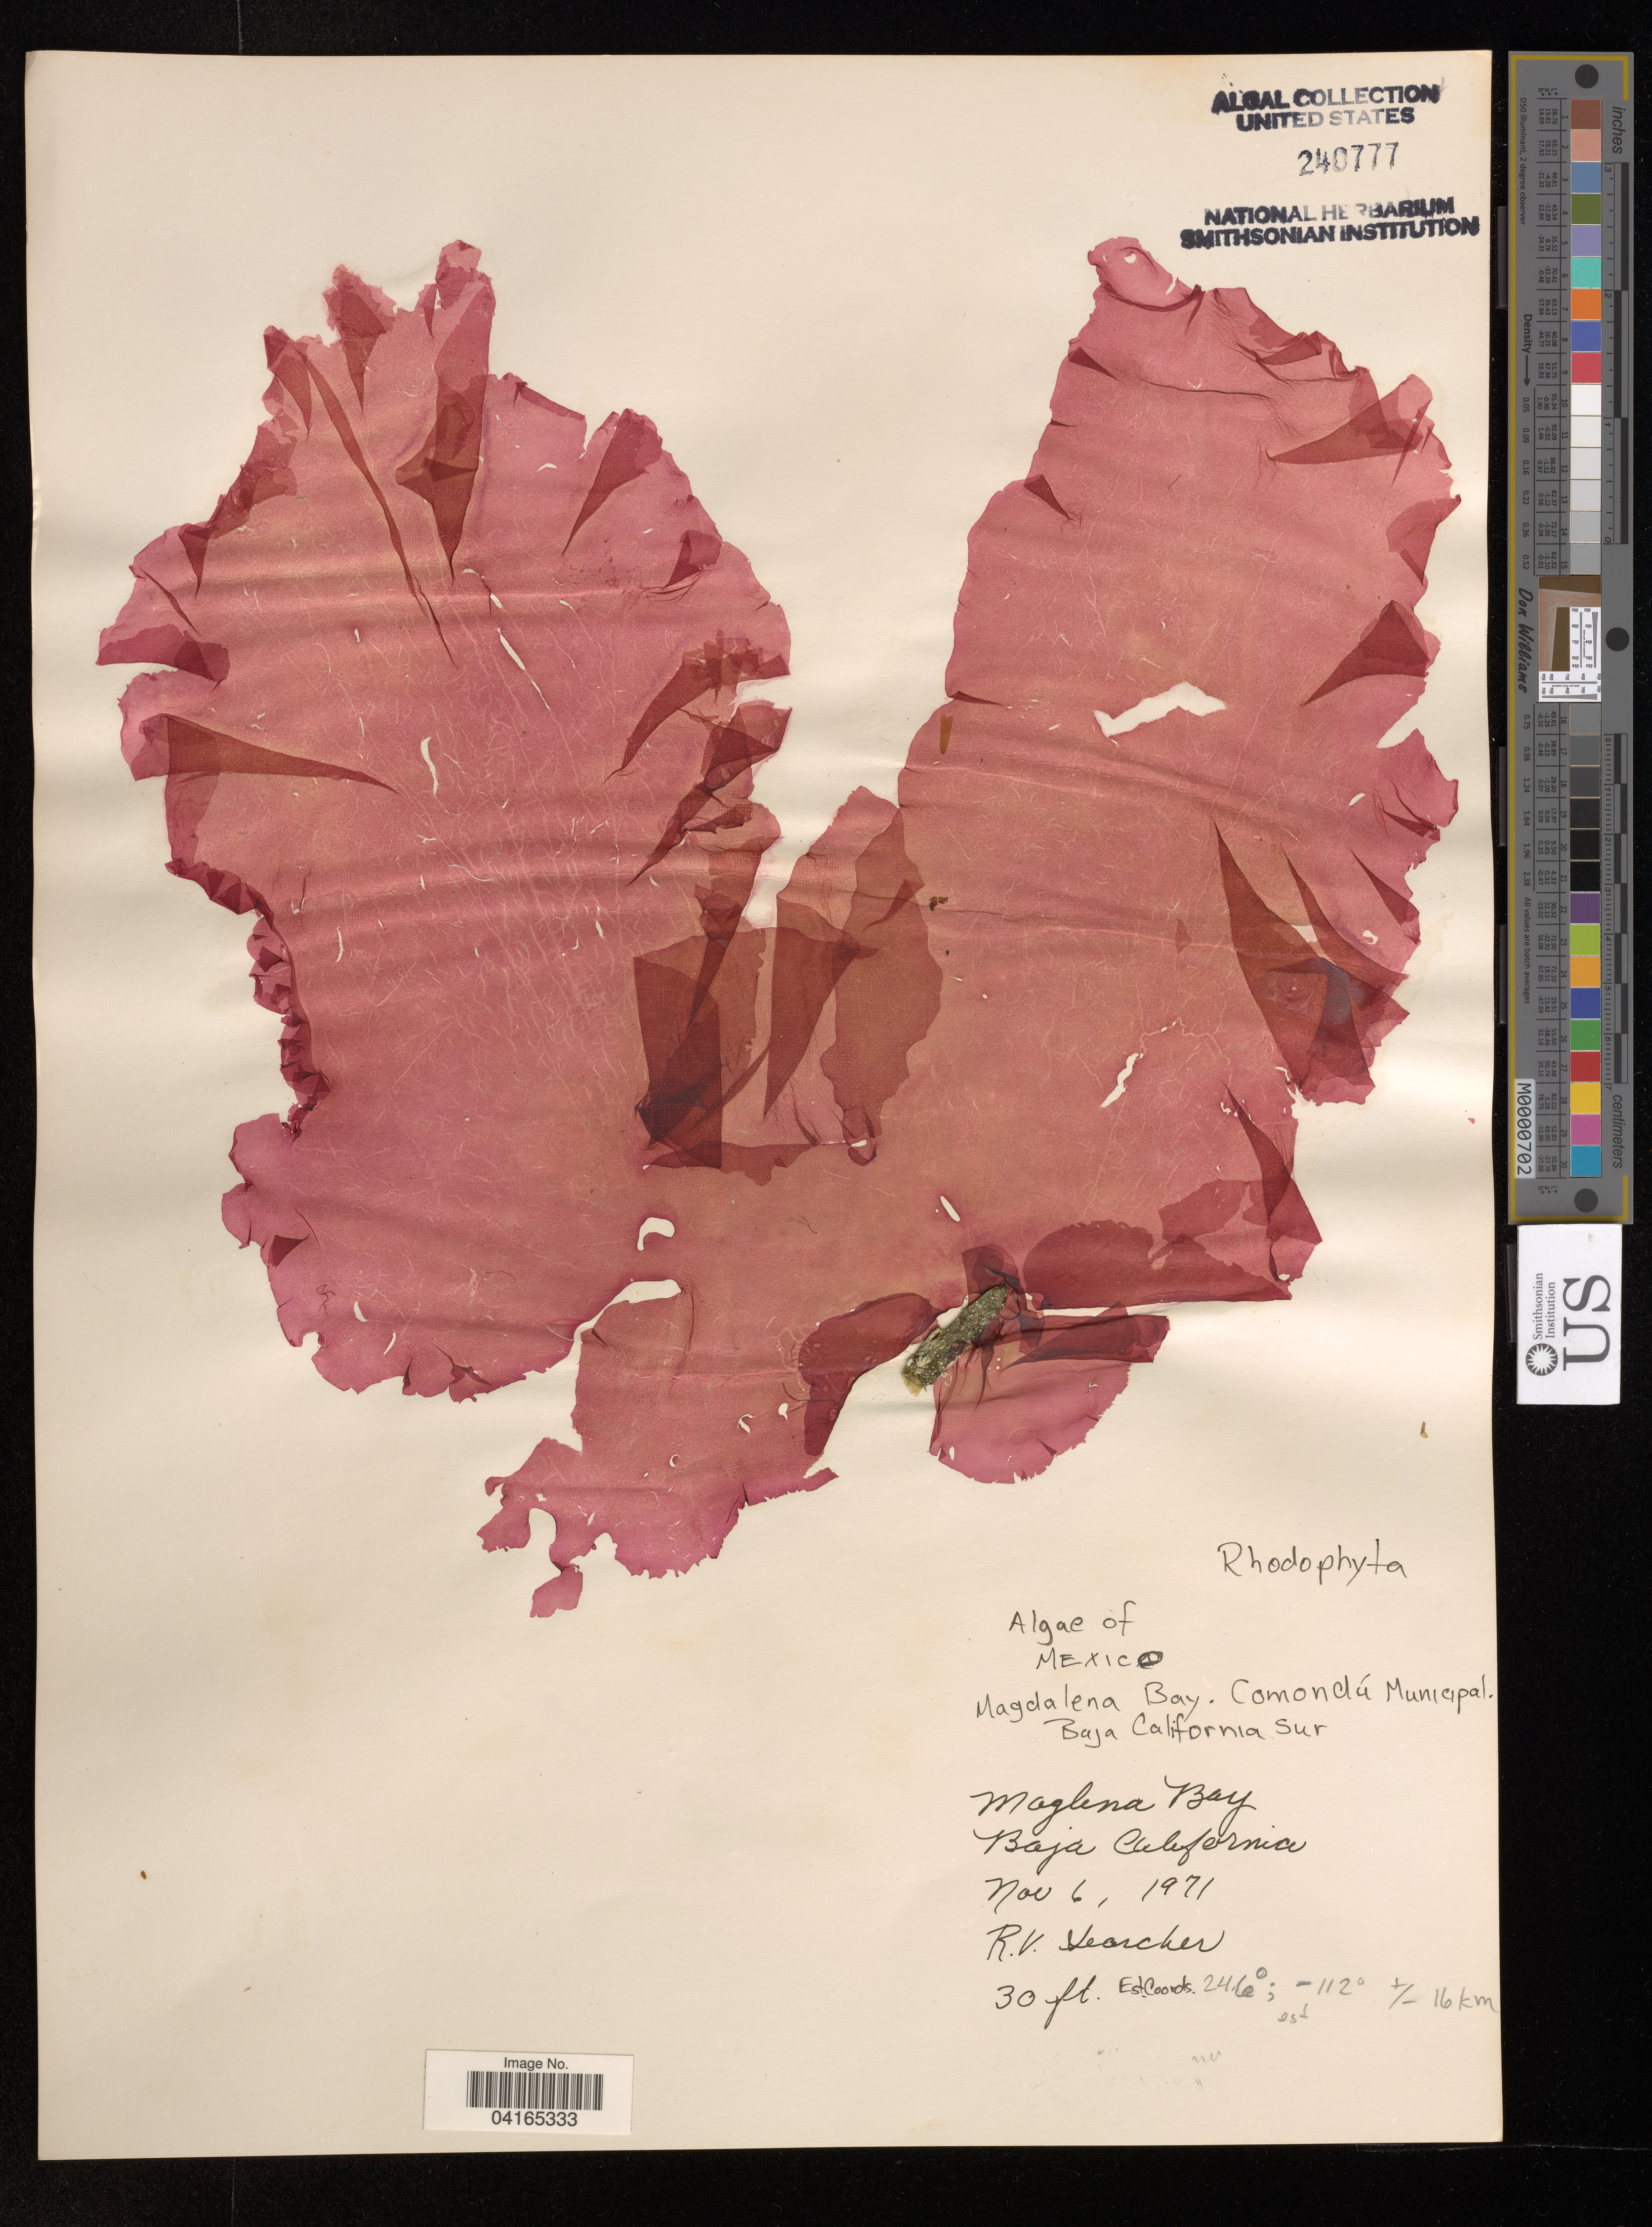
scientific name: Indet. indet.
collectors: S. A. Earle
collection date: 1971-11-06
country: Mexico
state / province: Baja California Sur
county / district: Comondú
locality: Magdalena Bay.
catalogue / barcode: US 240777